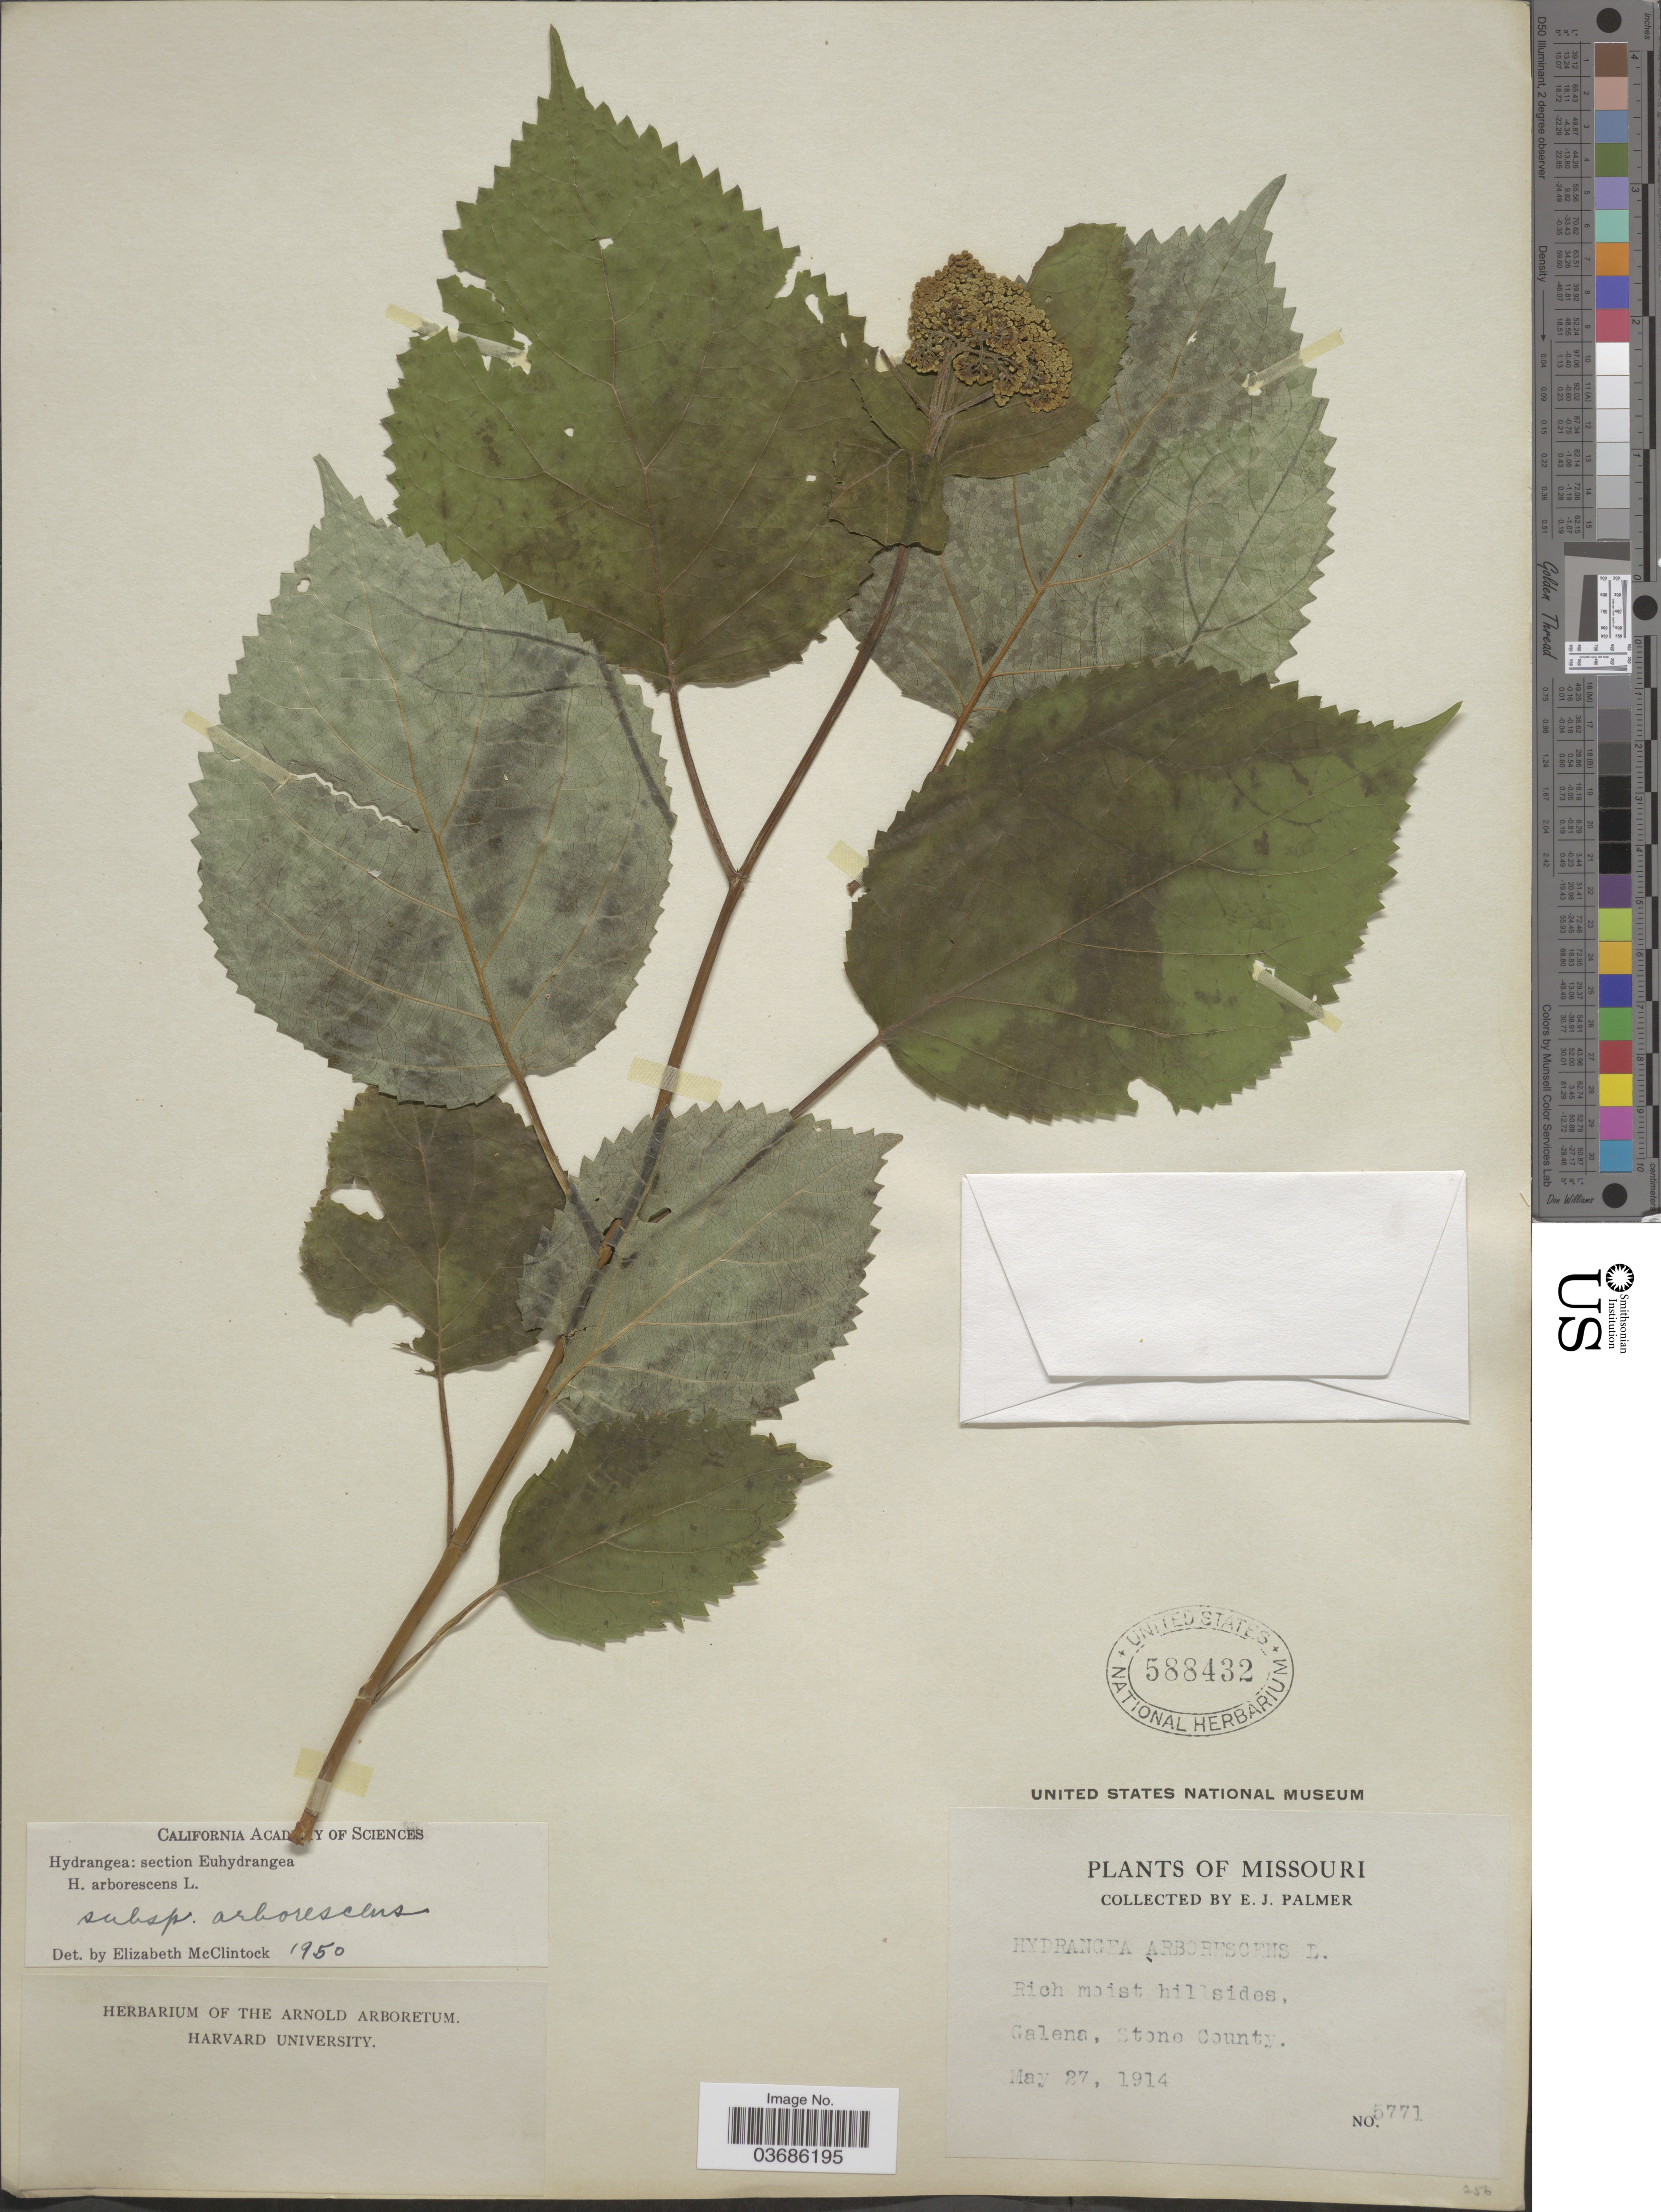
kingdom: Plantae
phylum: Tracheophyta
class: Magnoliopsida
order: Cornales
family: Hydrangeaceae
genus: Hydrangea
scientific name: Hydrangea arborescens subsp. arborescens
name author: L.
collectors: E. J. Palmer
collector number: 5771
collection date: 1914-05-27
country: United States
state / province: Missouri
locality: Rich moist hillsides, Galena, Stone County.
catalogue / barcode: US 588432